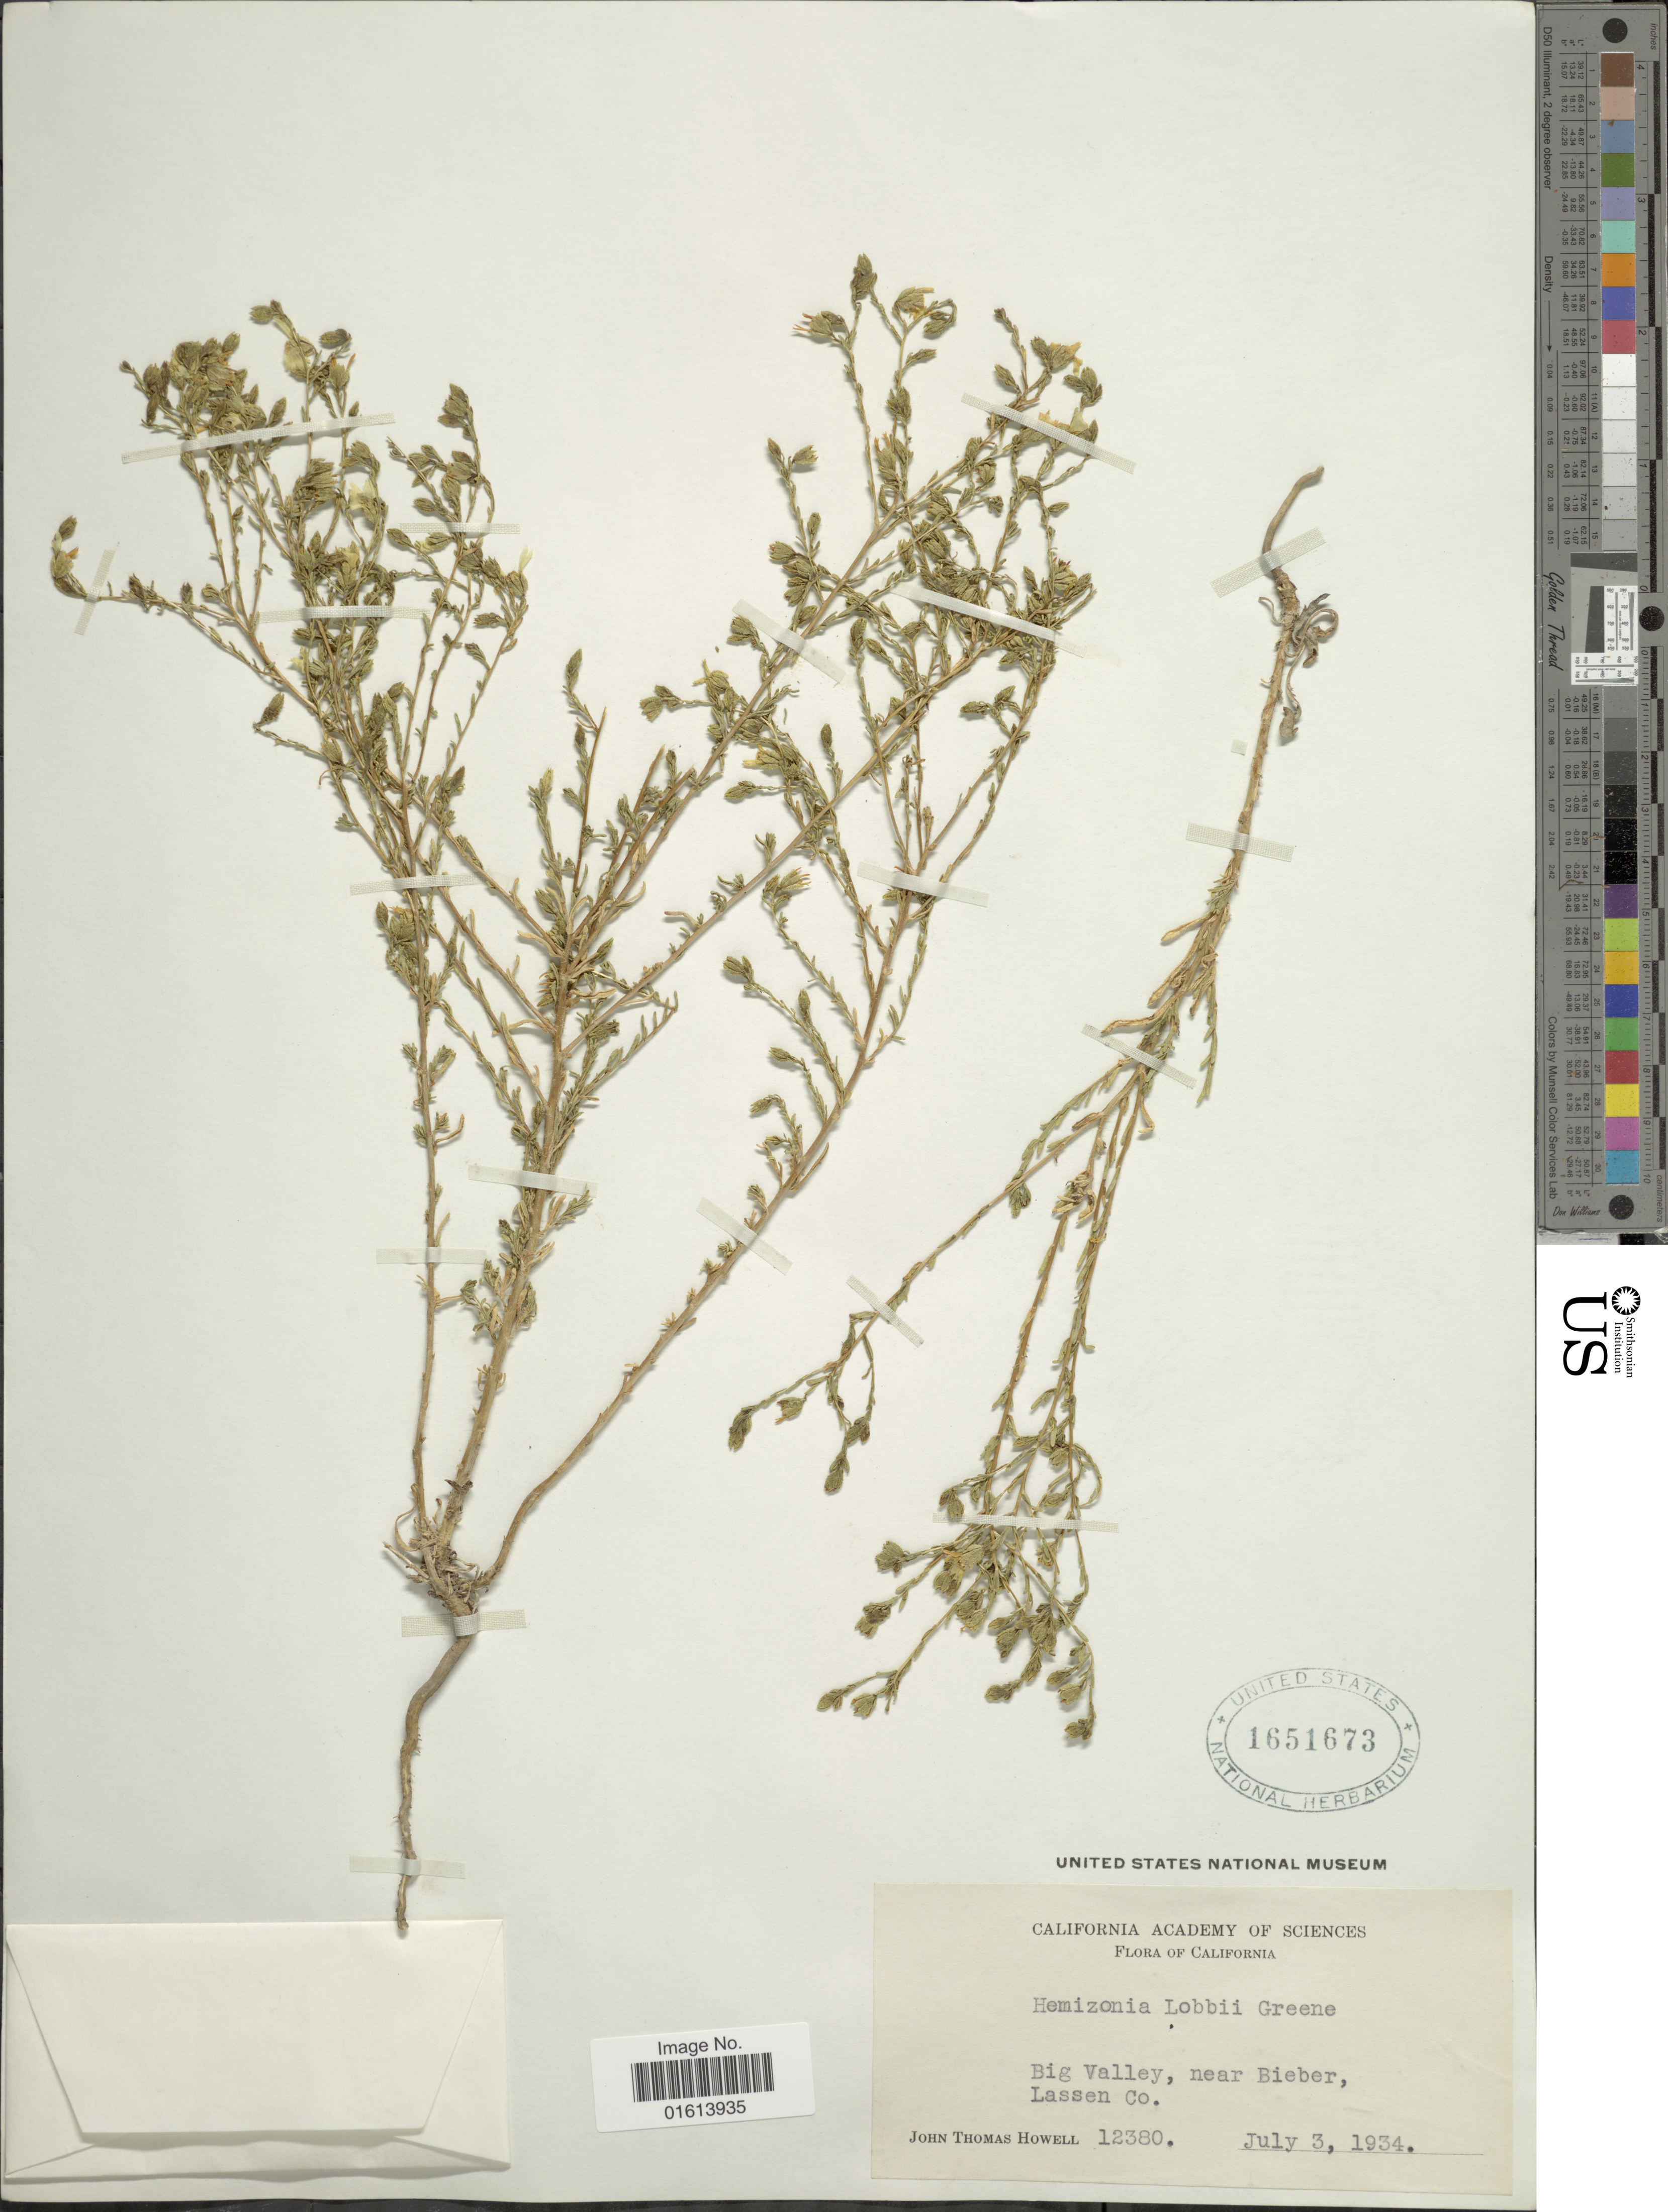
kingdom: Plantae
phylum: Tracheophyta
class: Magnoliopsida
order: Asterales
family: Asteraceae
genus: Deinandra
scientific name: Deinandra lobbii subsp. lobbii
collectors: J. T. Howell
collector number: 12380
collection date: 1934-07-03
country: United States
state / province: California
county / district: Lassen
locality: California. Big Valley, near Bieber, Lassen Co.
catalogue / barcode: US 1651673